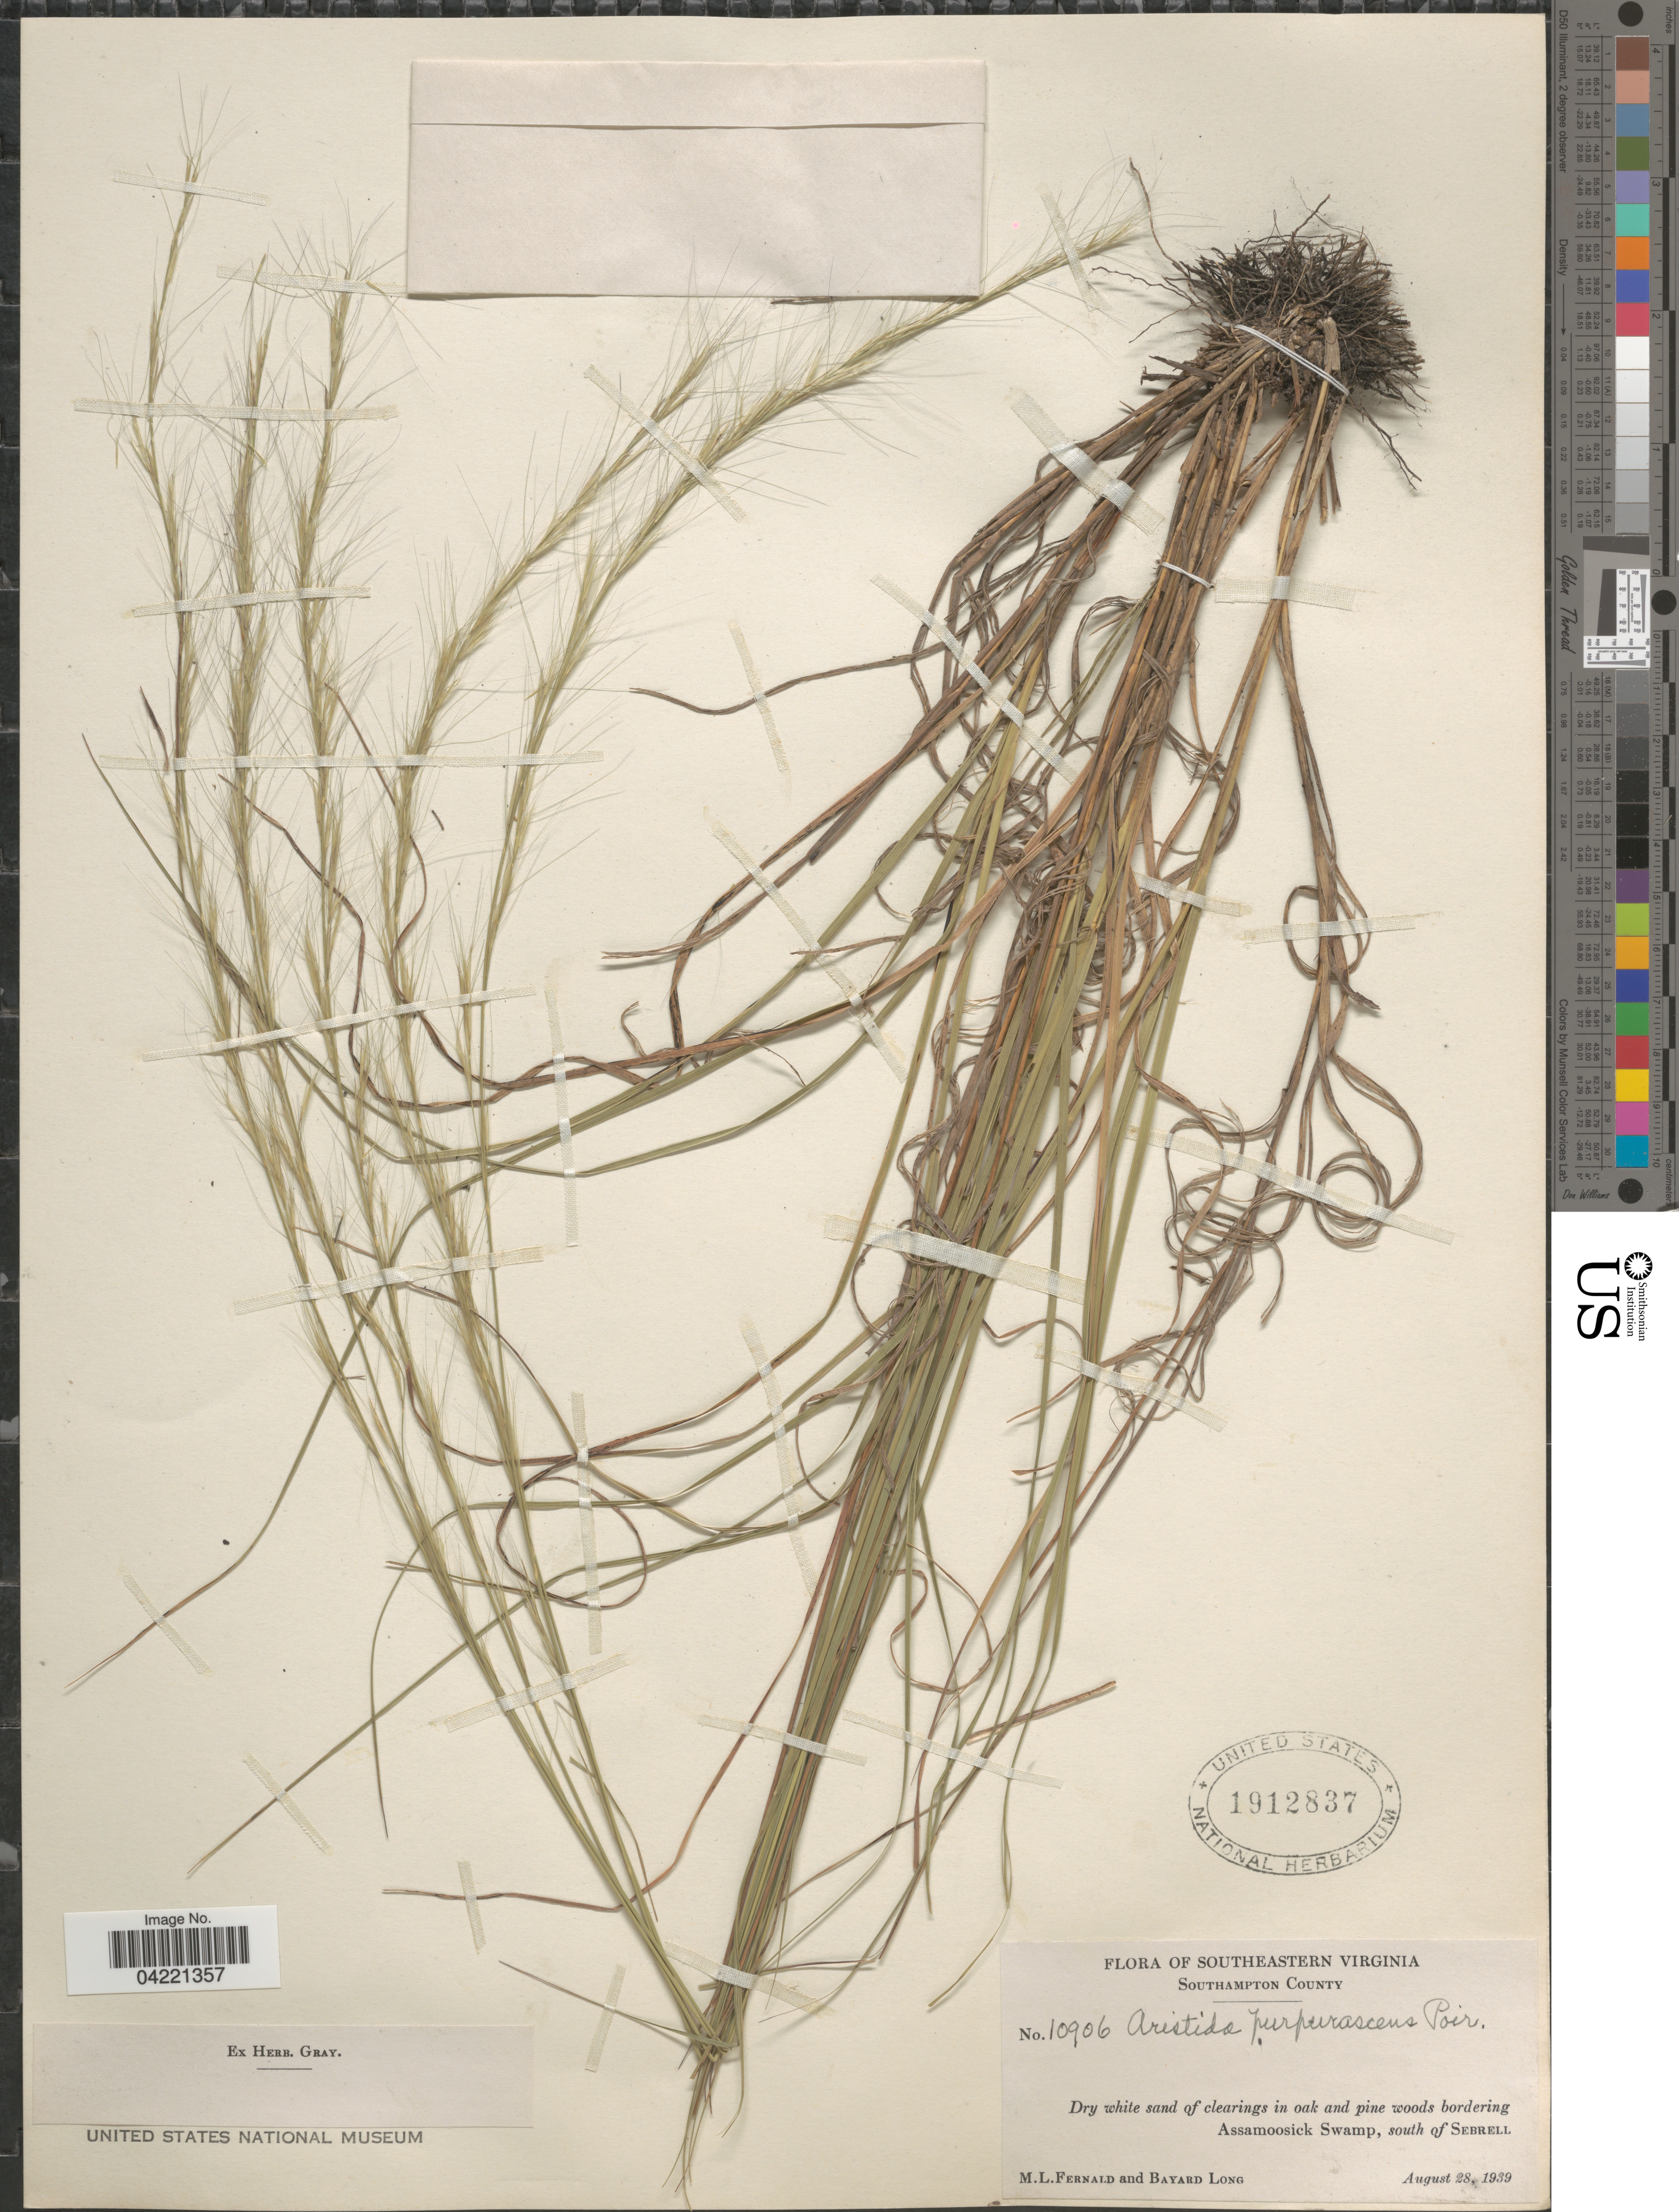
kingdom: Plantae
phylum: Tracheophyta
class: Liliopsida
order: Poales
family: Poaceae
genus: Aristida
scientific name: Aristida purpurascens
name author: Poir.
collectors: M. L. Fernald & B. Long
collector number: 10906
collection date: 1939-08-28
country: United States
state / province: Virginia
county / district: Southampton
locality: Southeastern Virginia. Southampton County. Dry white sand of clearings in oak and pine woods bordering Assamoosick Swamp, south of Sebrell.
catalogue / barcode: US 1912837